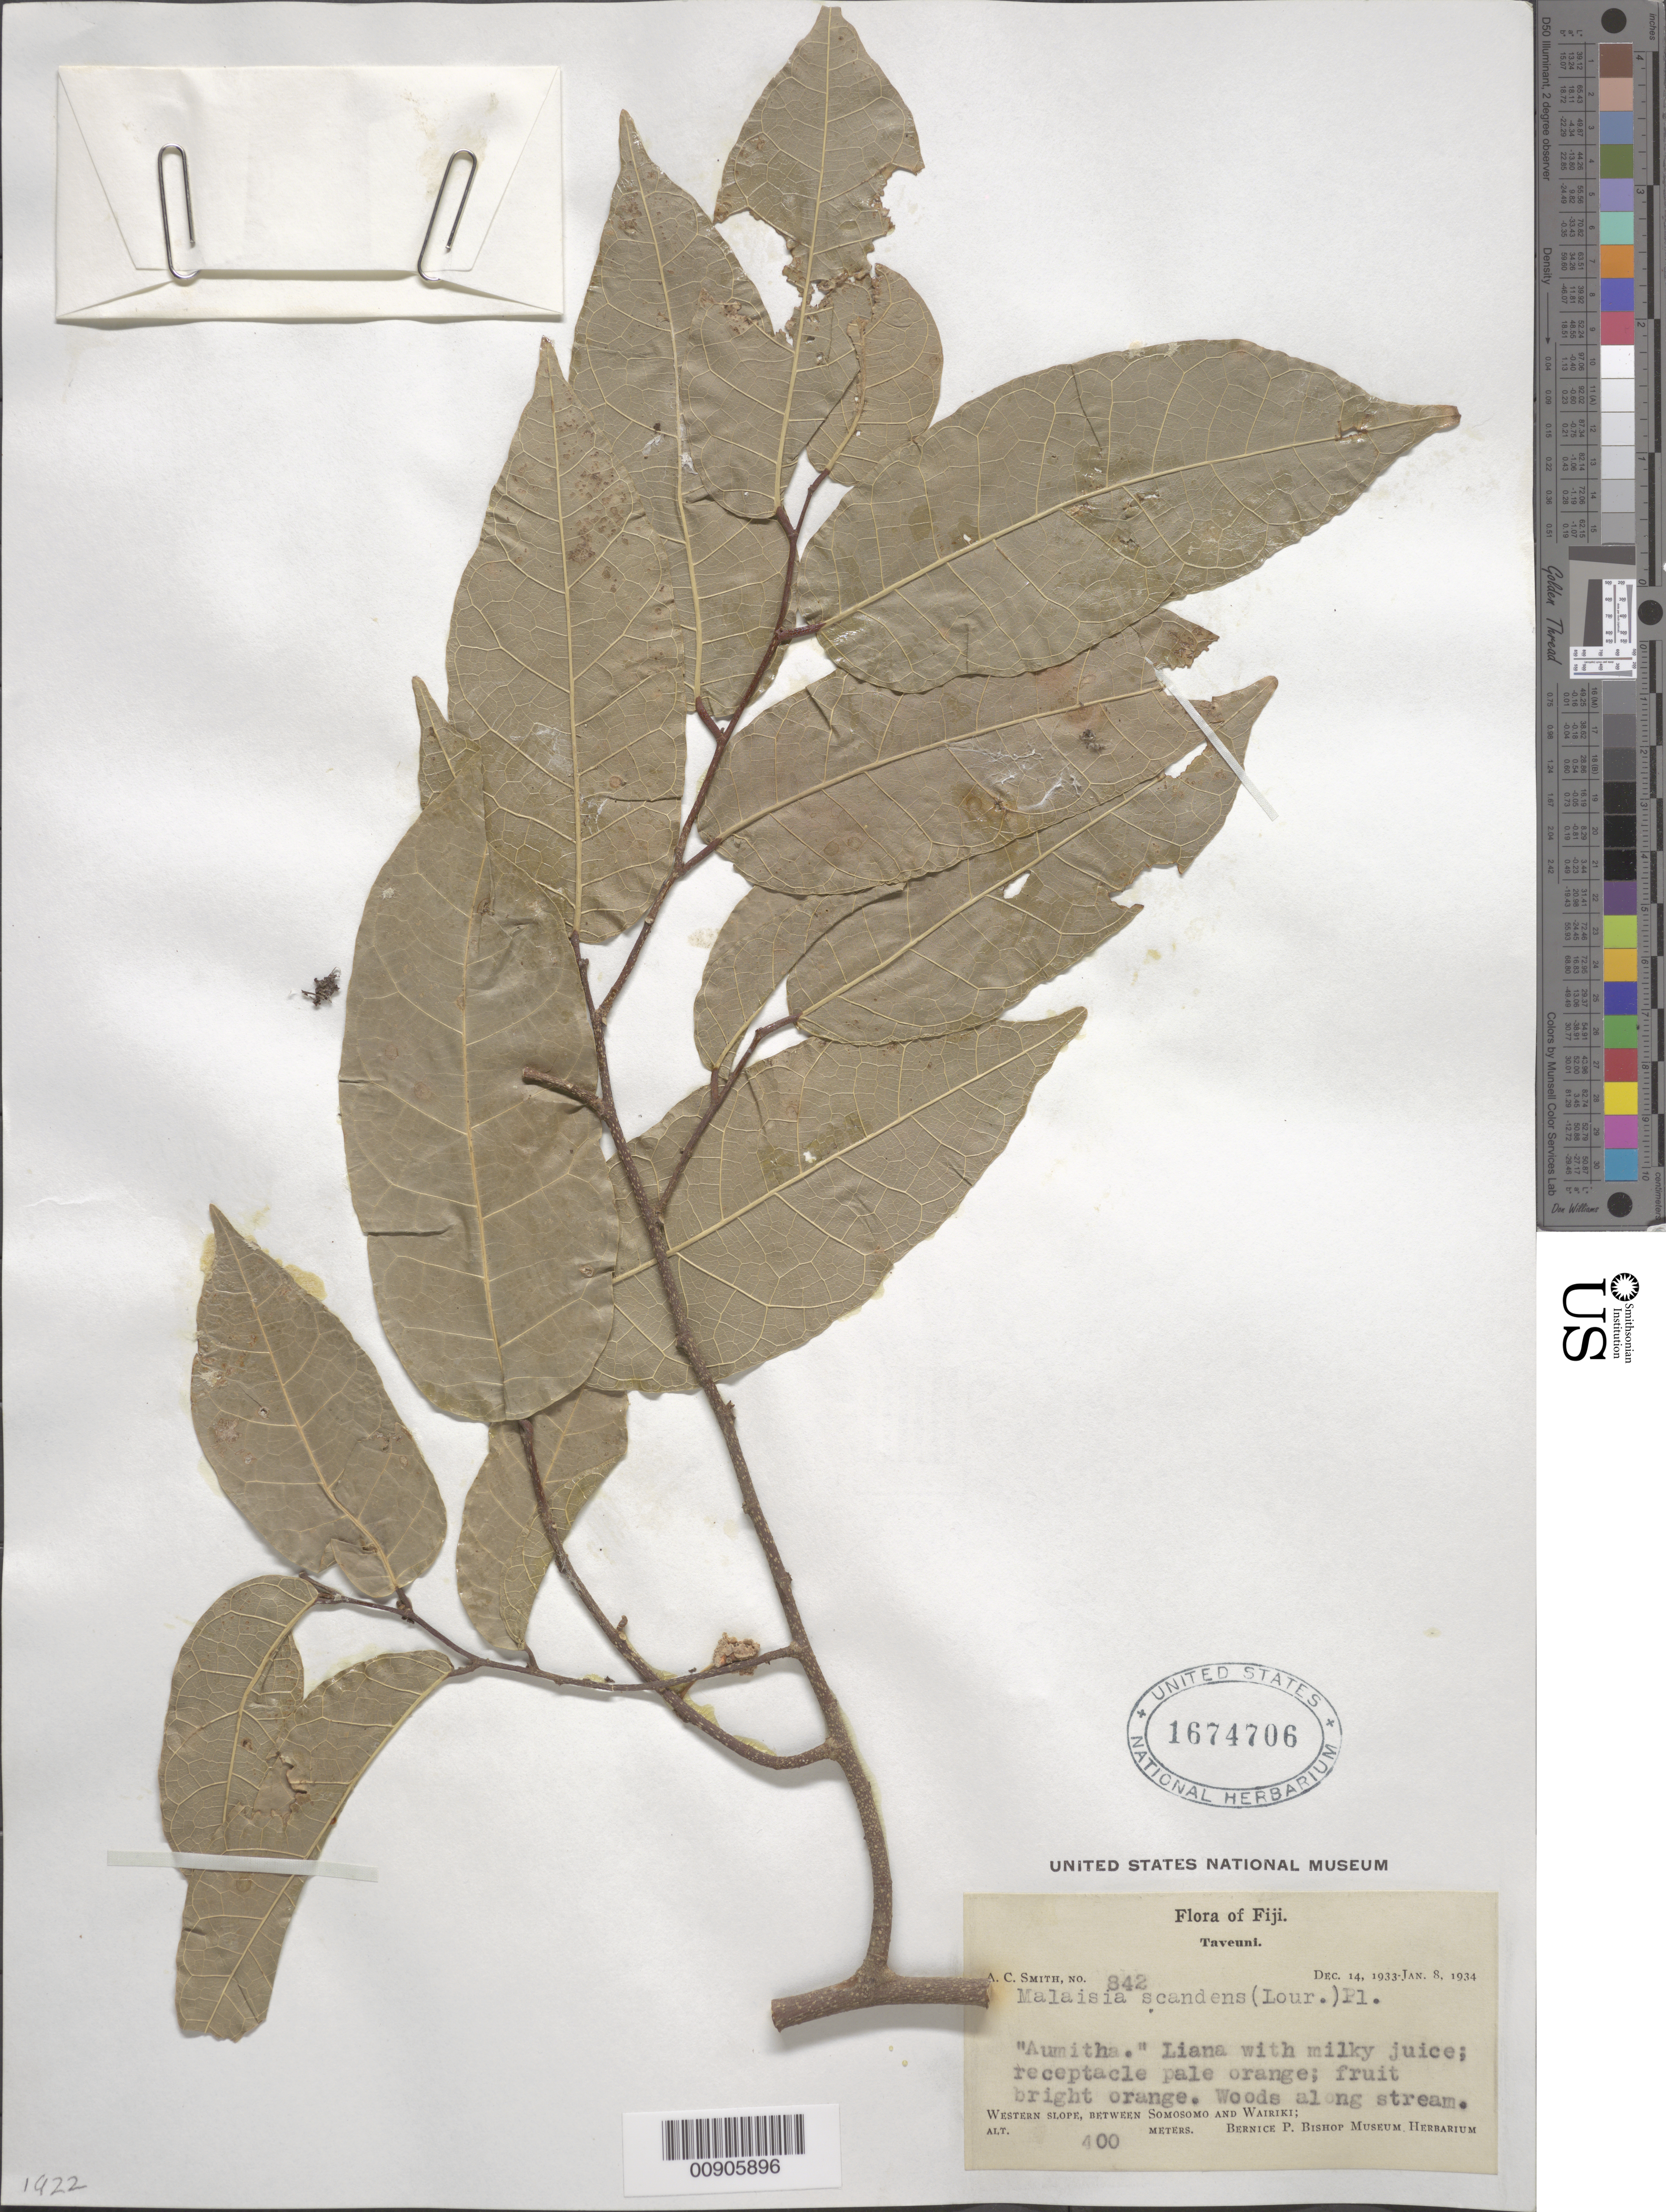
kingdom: Plantae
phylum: Tracheophyta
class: Magnoliopsida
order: Rosales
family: Moraceae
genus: Malaisia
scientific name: Malaisia scandens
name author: (Lour.) Planch.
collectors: C. A. Smith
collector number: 842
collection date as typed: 14 Dec 1933 to 08 Jan 1934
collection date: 1933-12-14/1934-01-08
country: Fiji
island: Taveuni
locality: Western slope, between Somosomo and Wairiki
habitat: Woods along stream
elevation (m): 400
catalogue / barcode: US 1674706